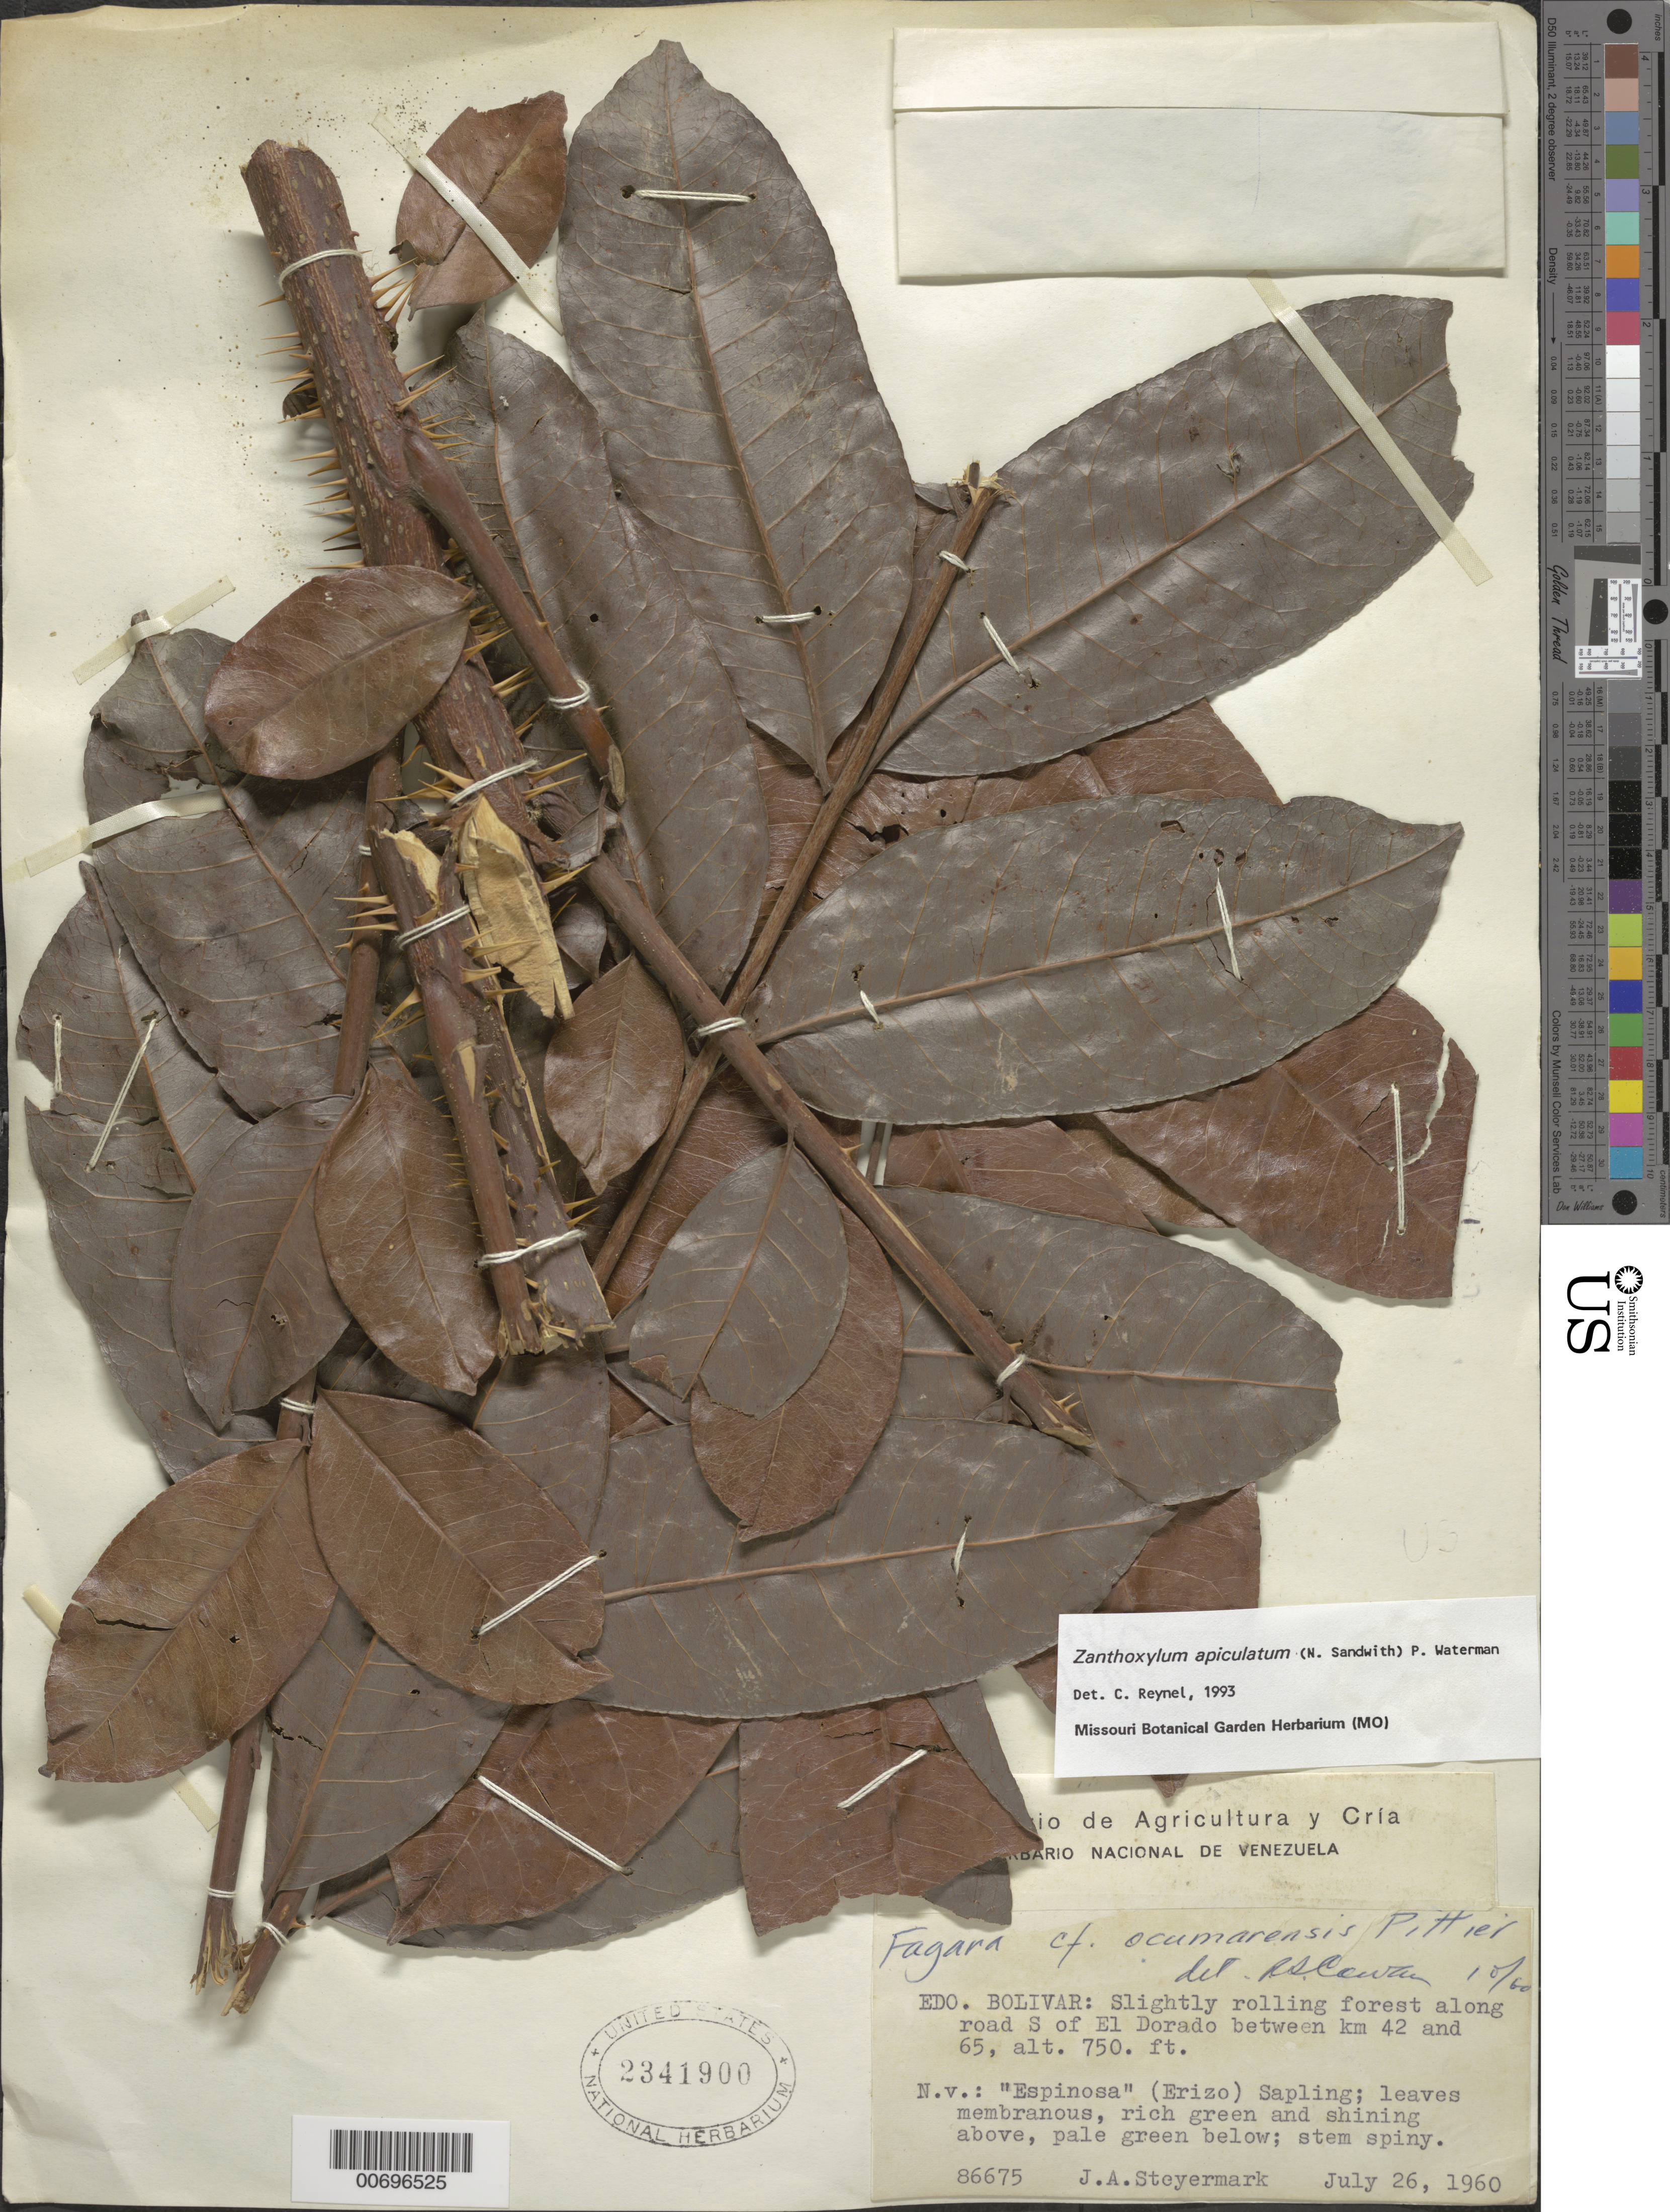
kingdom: Plantae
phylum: Tracheophyta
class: Magnoliopsida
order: Sapindales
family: Rutaceae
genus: Zanthoxylum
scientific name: Zanthoxylum apiculatum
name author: (Sandwith) P.G. Waterman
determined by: Reynel, Carlos A., (MO), Missouri Botanical Garden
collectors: J. Steyermark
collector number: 86675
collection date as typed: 26-Jul-60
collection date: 1960-07-26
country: Venezuela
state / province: Bolívar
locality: El Dorado, S of, km 42 to km 65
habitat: Slightly rolling forest along road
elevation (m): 230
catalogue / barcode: US 2341900